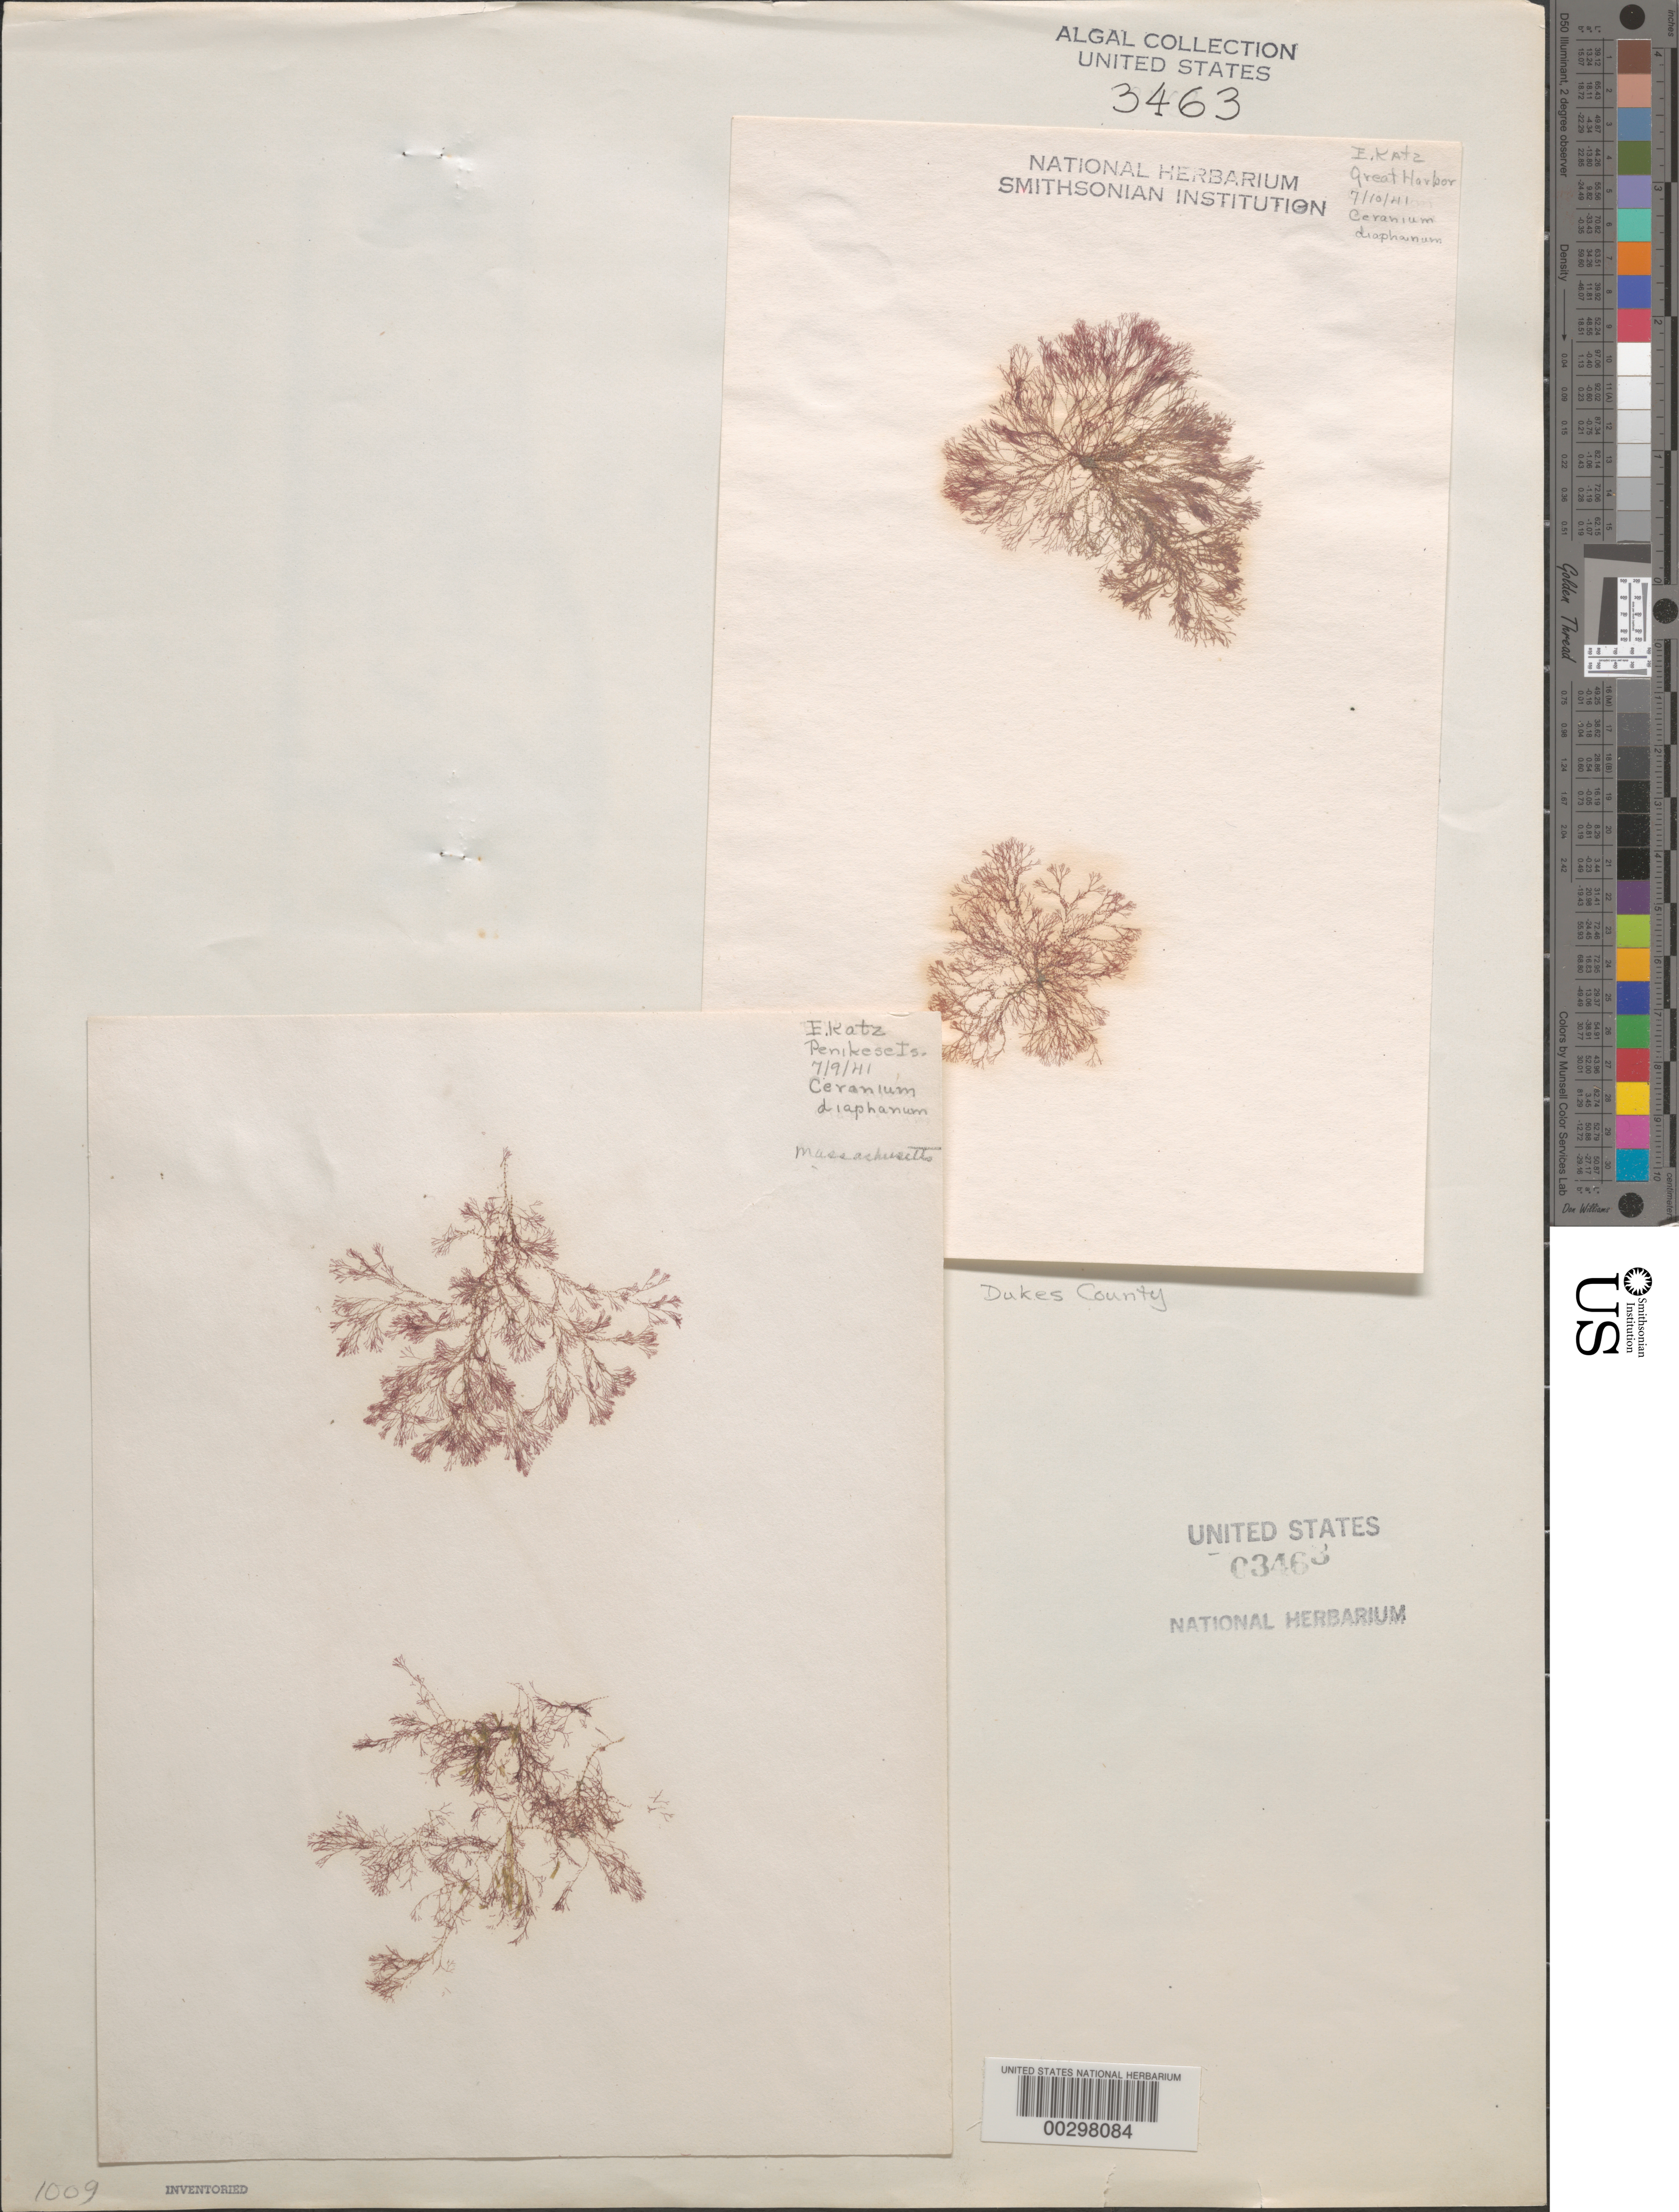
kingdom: Plantae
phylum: Rhodophyta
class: Florideophyceae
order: Ceramiales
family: Ceramiaceae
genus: Ceramium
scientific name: Ceramium diaphanum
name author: (Lightf.) Roth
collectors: E. Katz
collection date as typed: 09 Jul 1941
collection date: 1941-07-09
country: United States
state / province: Massachusetts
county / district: Dukes County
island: Penikese Island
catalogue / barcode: US 3463